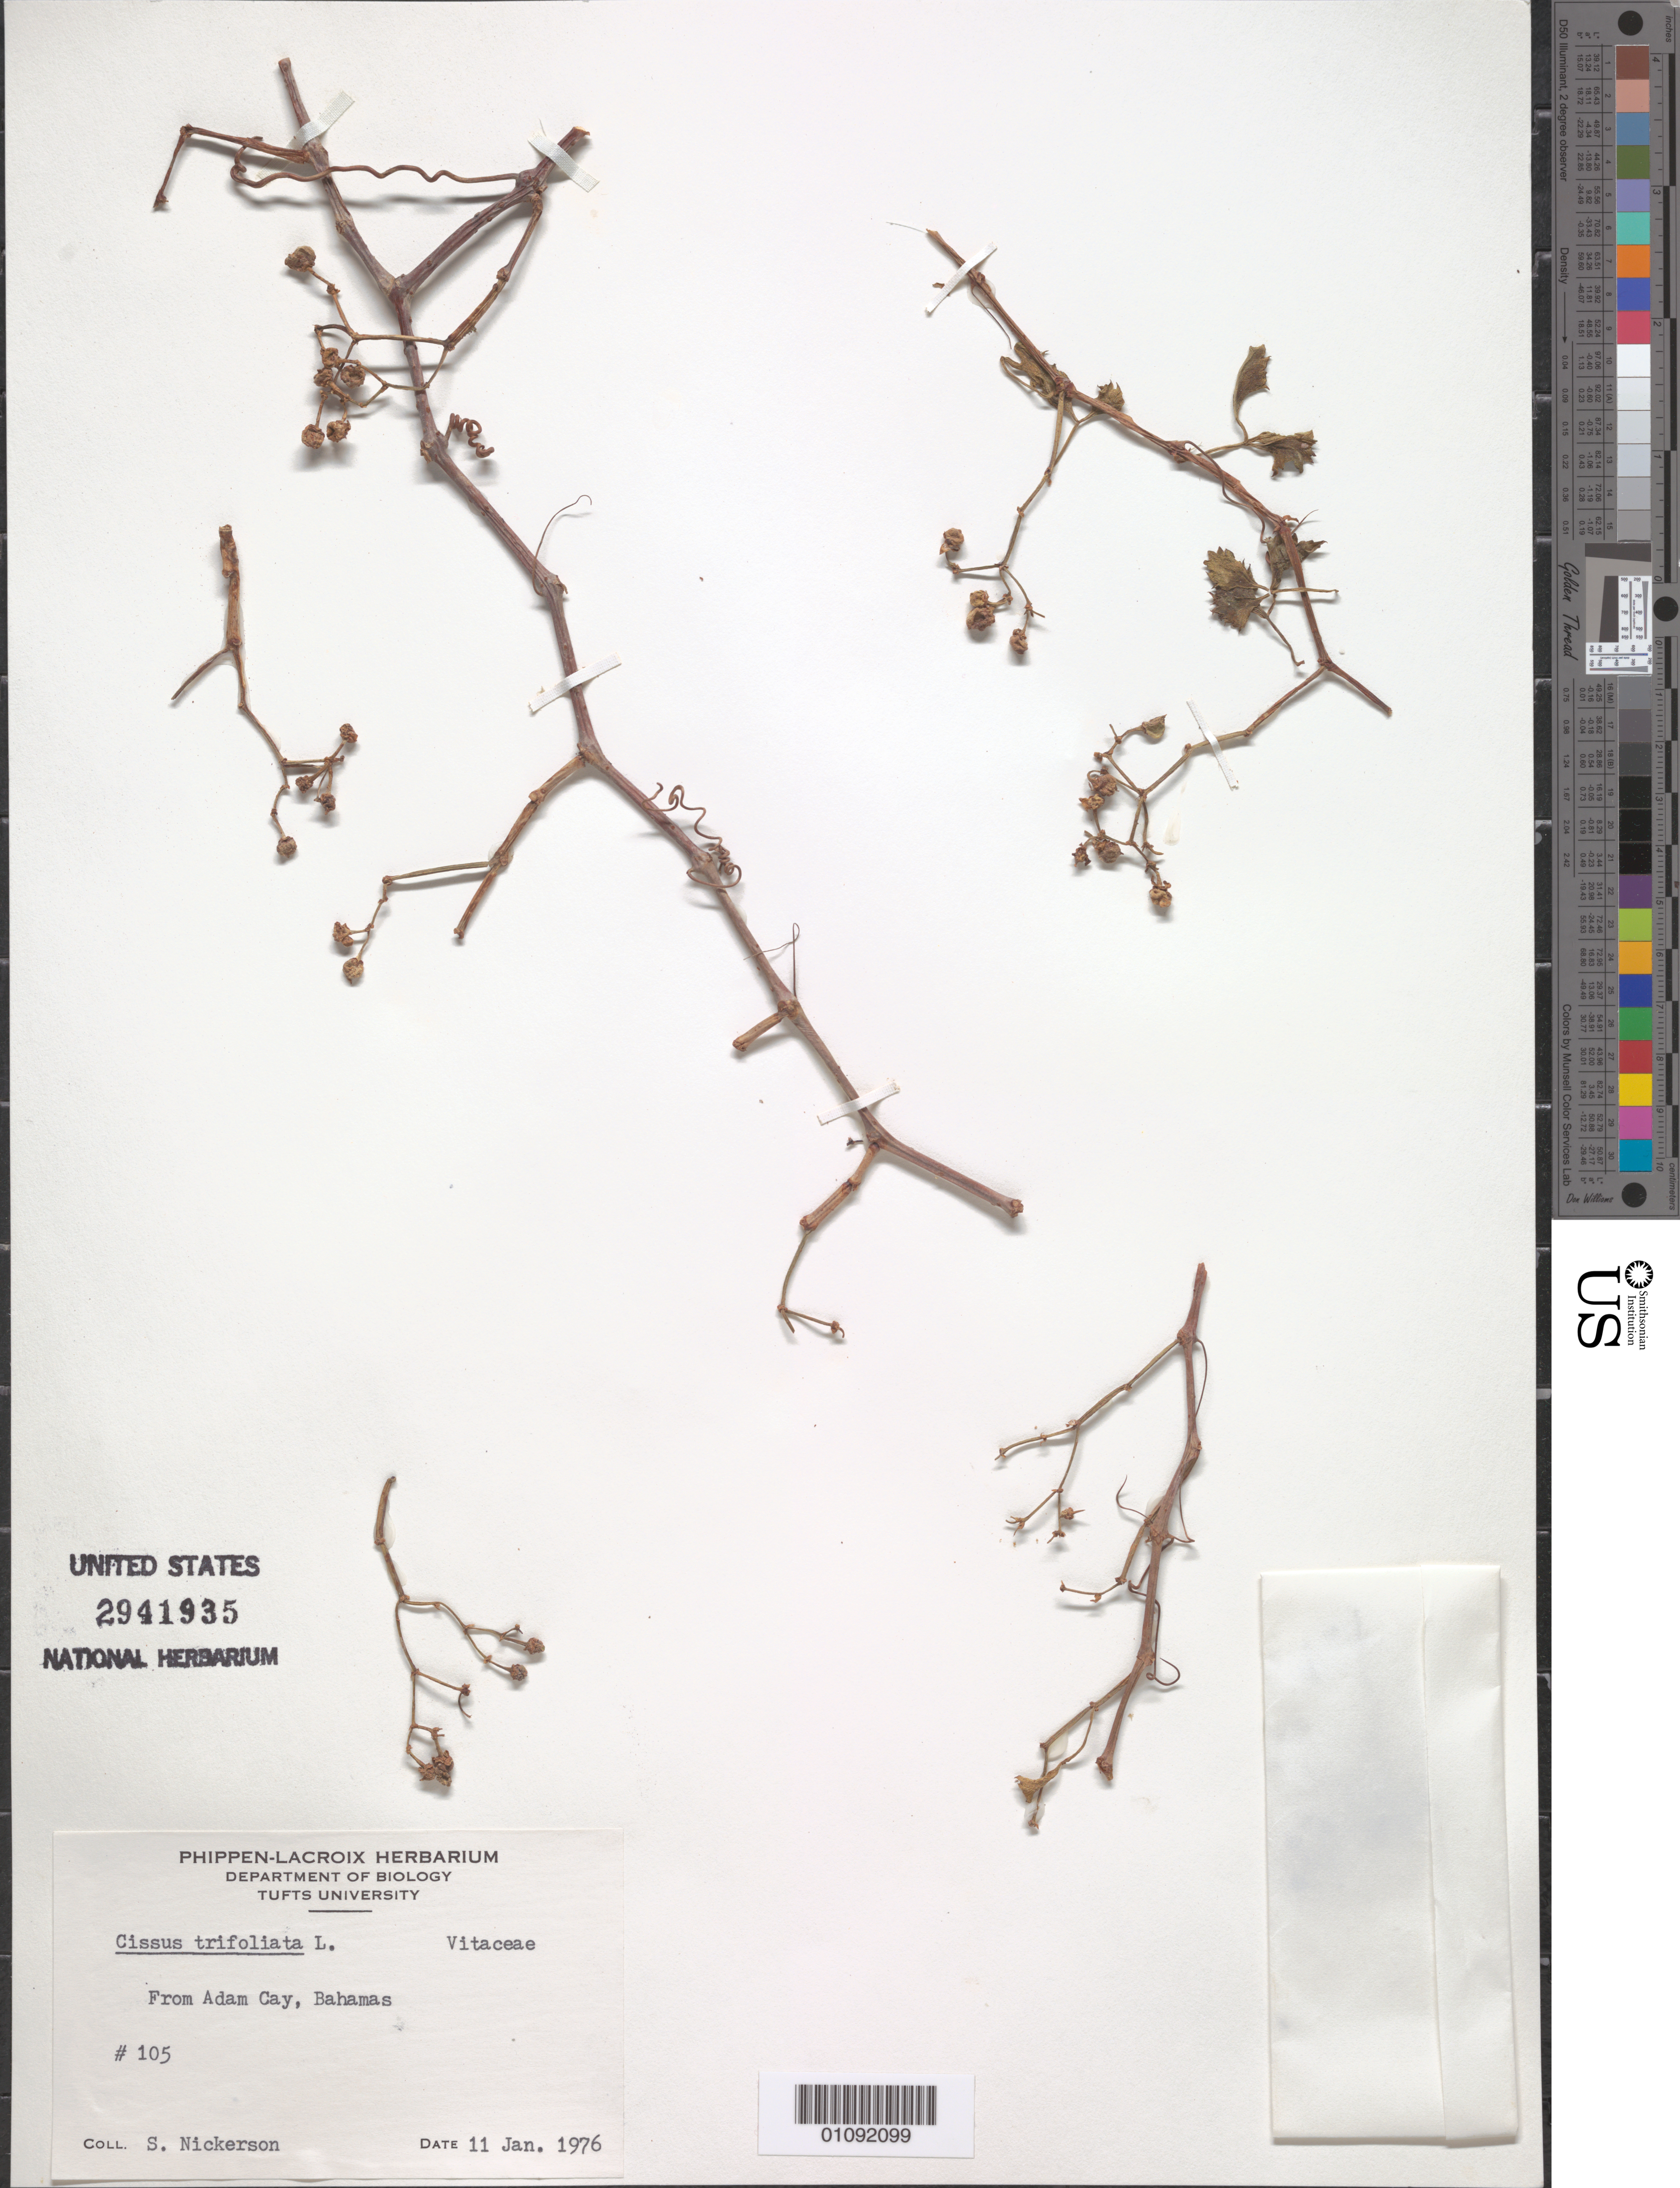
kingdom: Plantae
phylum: Tracheophyta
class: Magnoliopsida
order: Vitales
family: Vitaceae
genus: Cissus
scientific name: Cissus trifoliata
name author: (L.) L.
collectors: S. Nickerson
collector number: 105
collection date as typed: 11 Jan 1976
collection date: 1976-01-11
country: Bahamas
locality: Adam Cay, Bahamas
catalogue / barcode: US 2941935